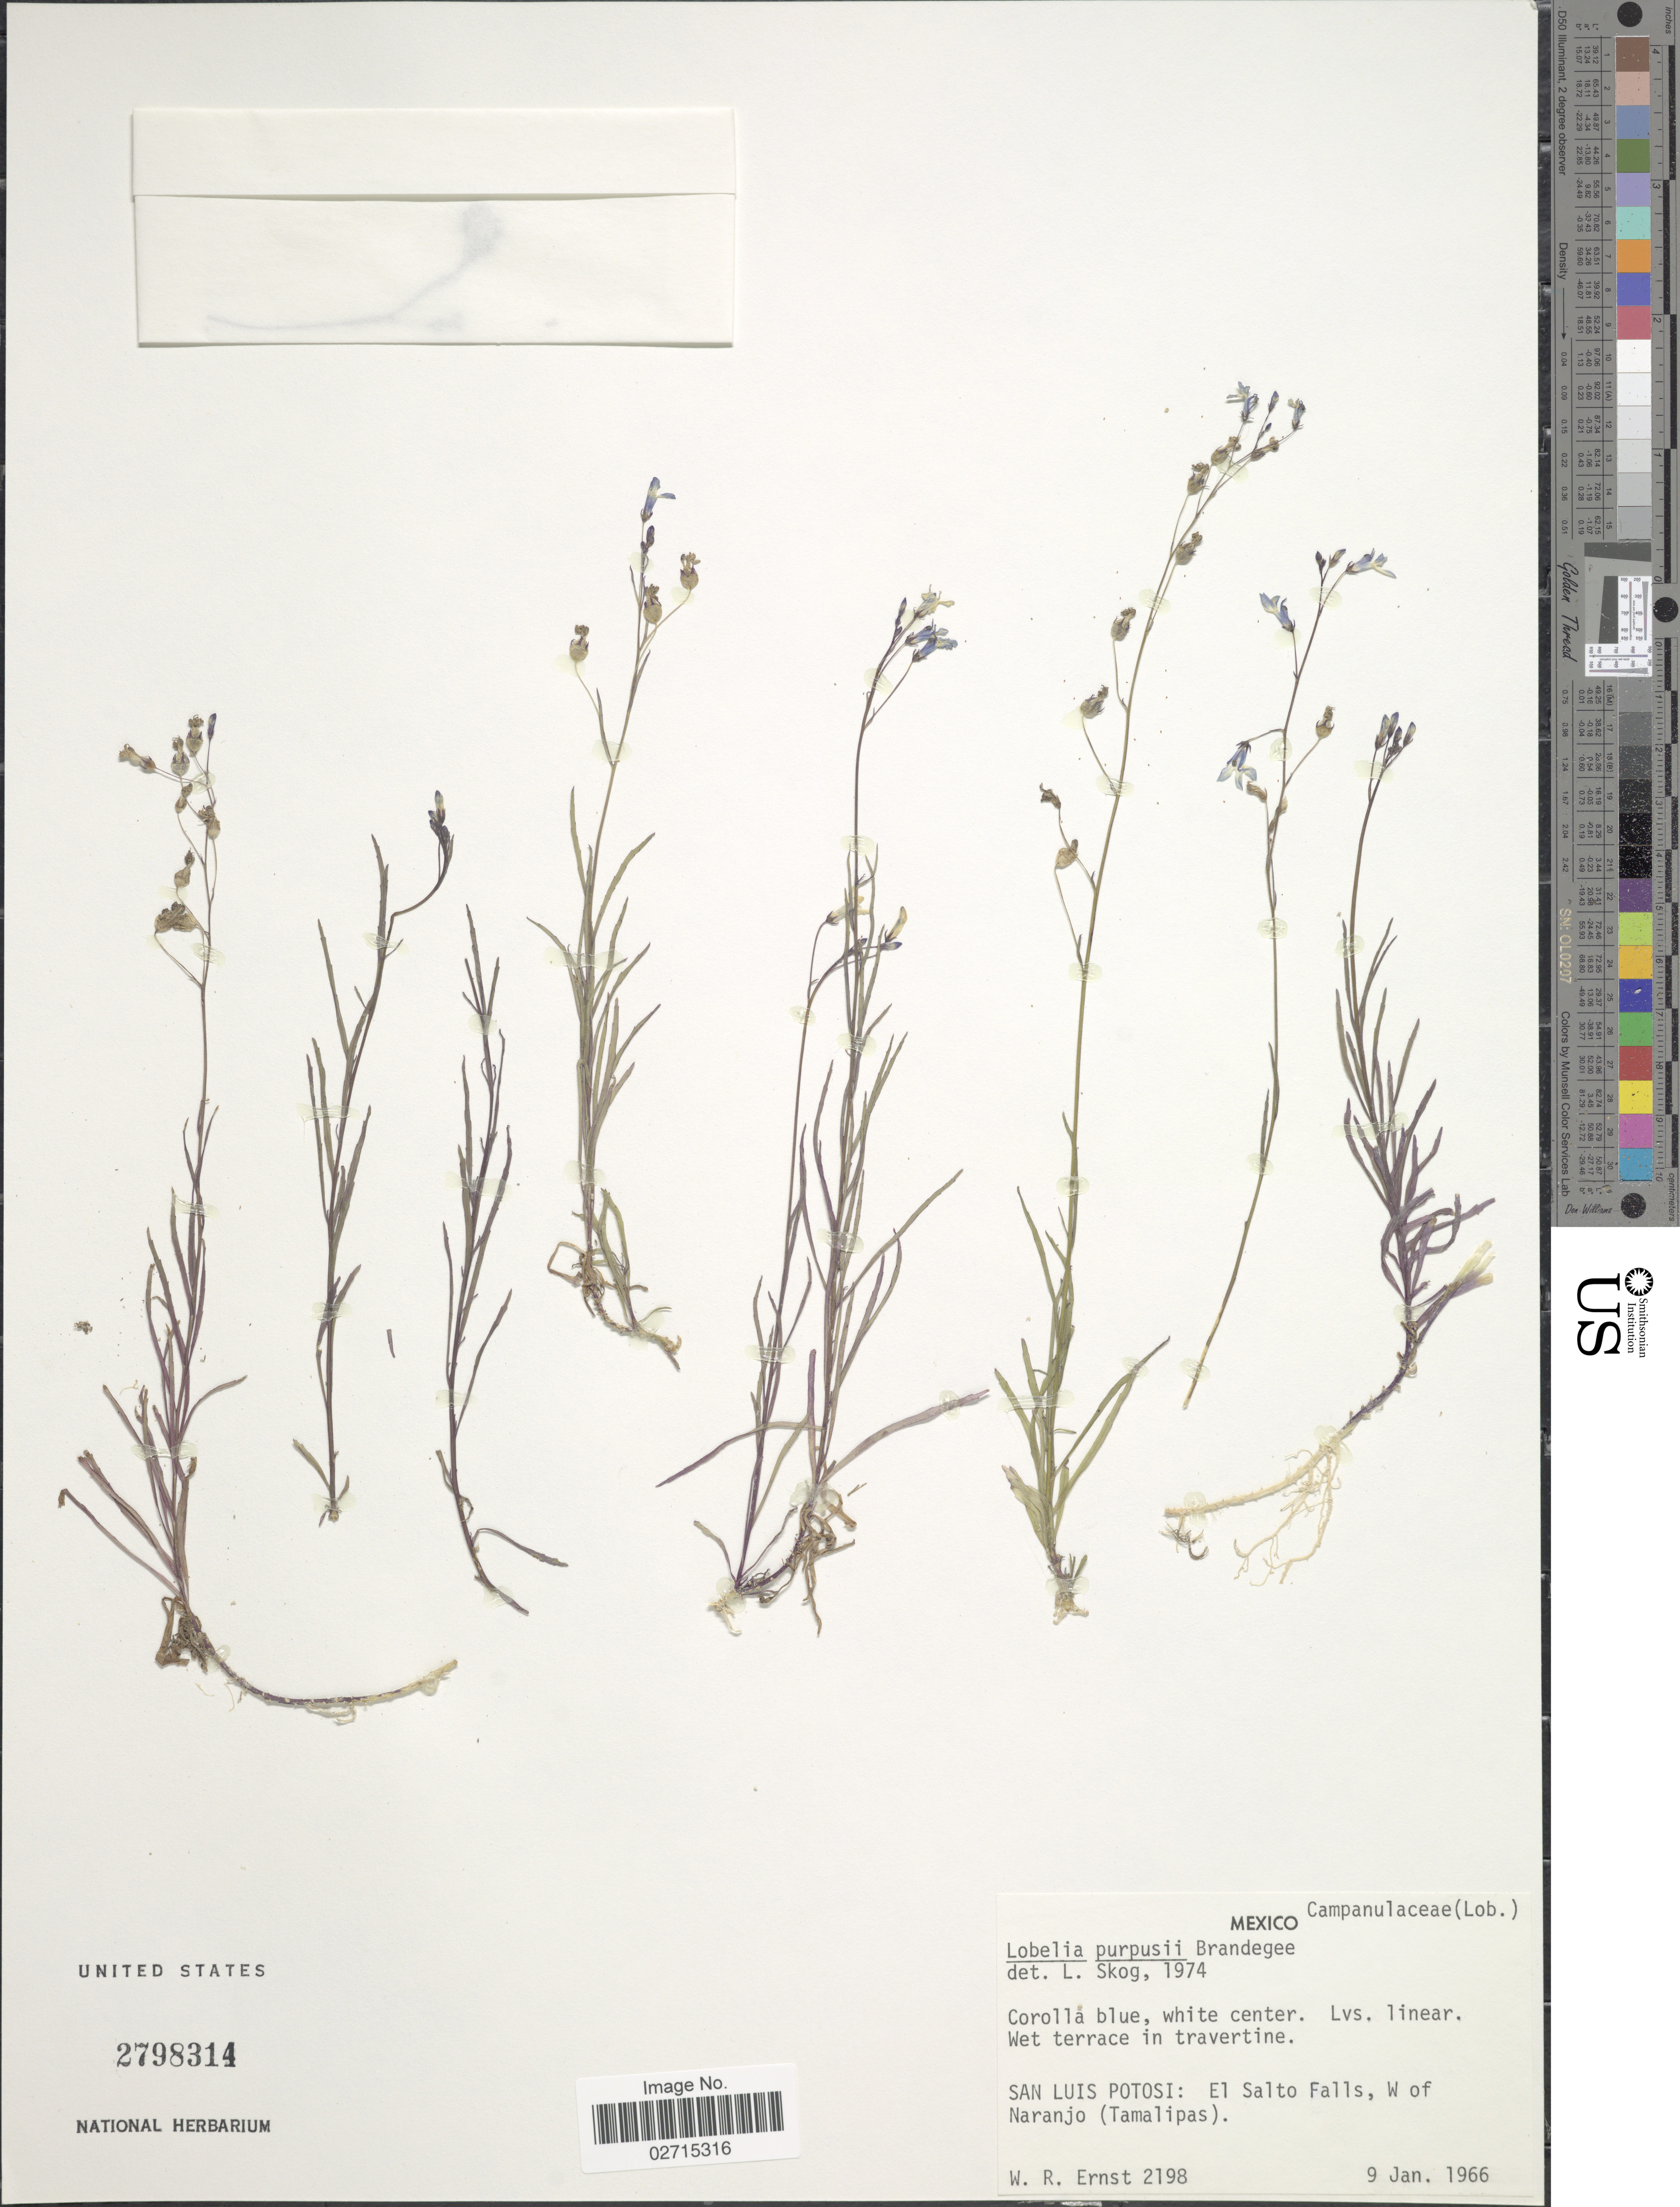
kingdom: Plantae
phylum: Tracheophyta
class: Magnoliopsida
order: Asterales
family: Campanulaceae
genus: Lobelia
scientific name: Lobelia purpusii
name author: Brandegee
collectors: W. R. Ernst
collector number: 2198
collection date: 1966-01-09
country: Mexico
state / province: San Luis Potosí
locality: El Salto Falls, W of Naranjo (Tamalipas)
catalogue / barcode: US 2798314